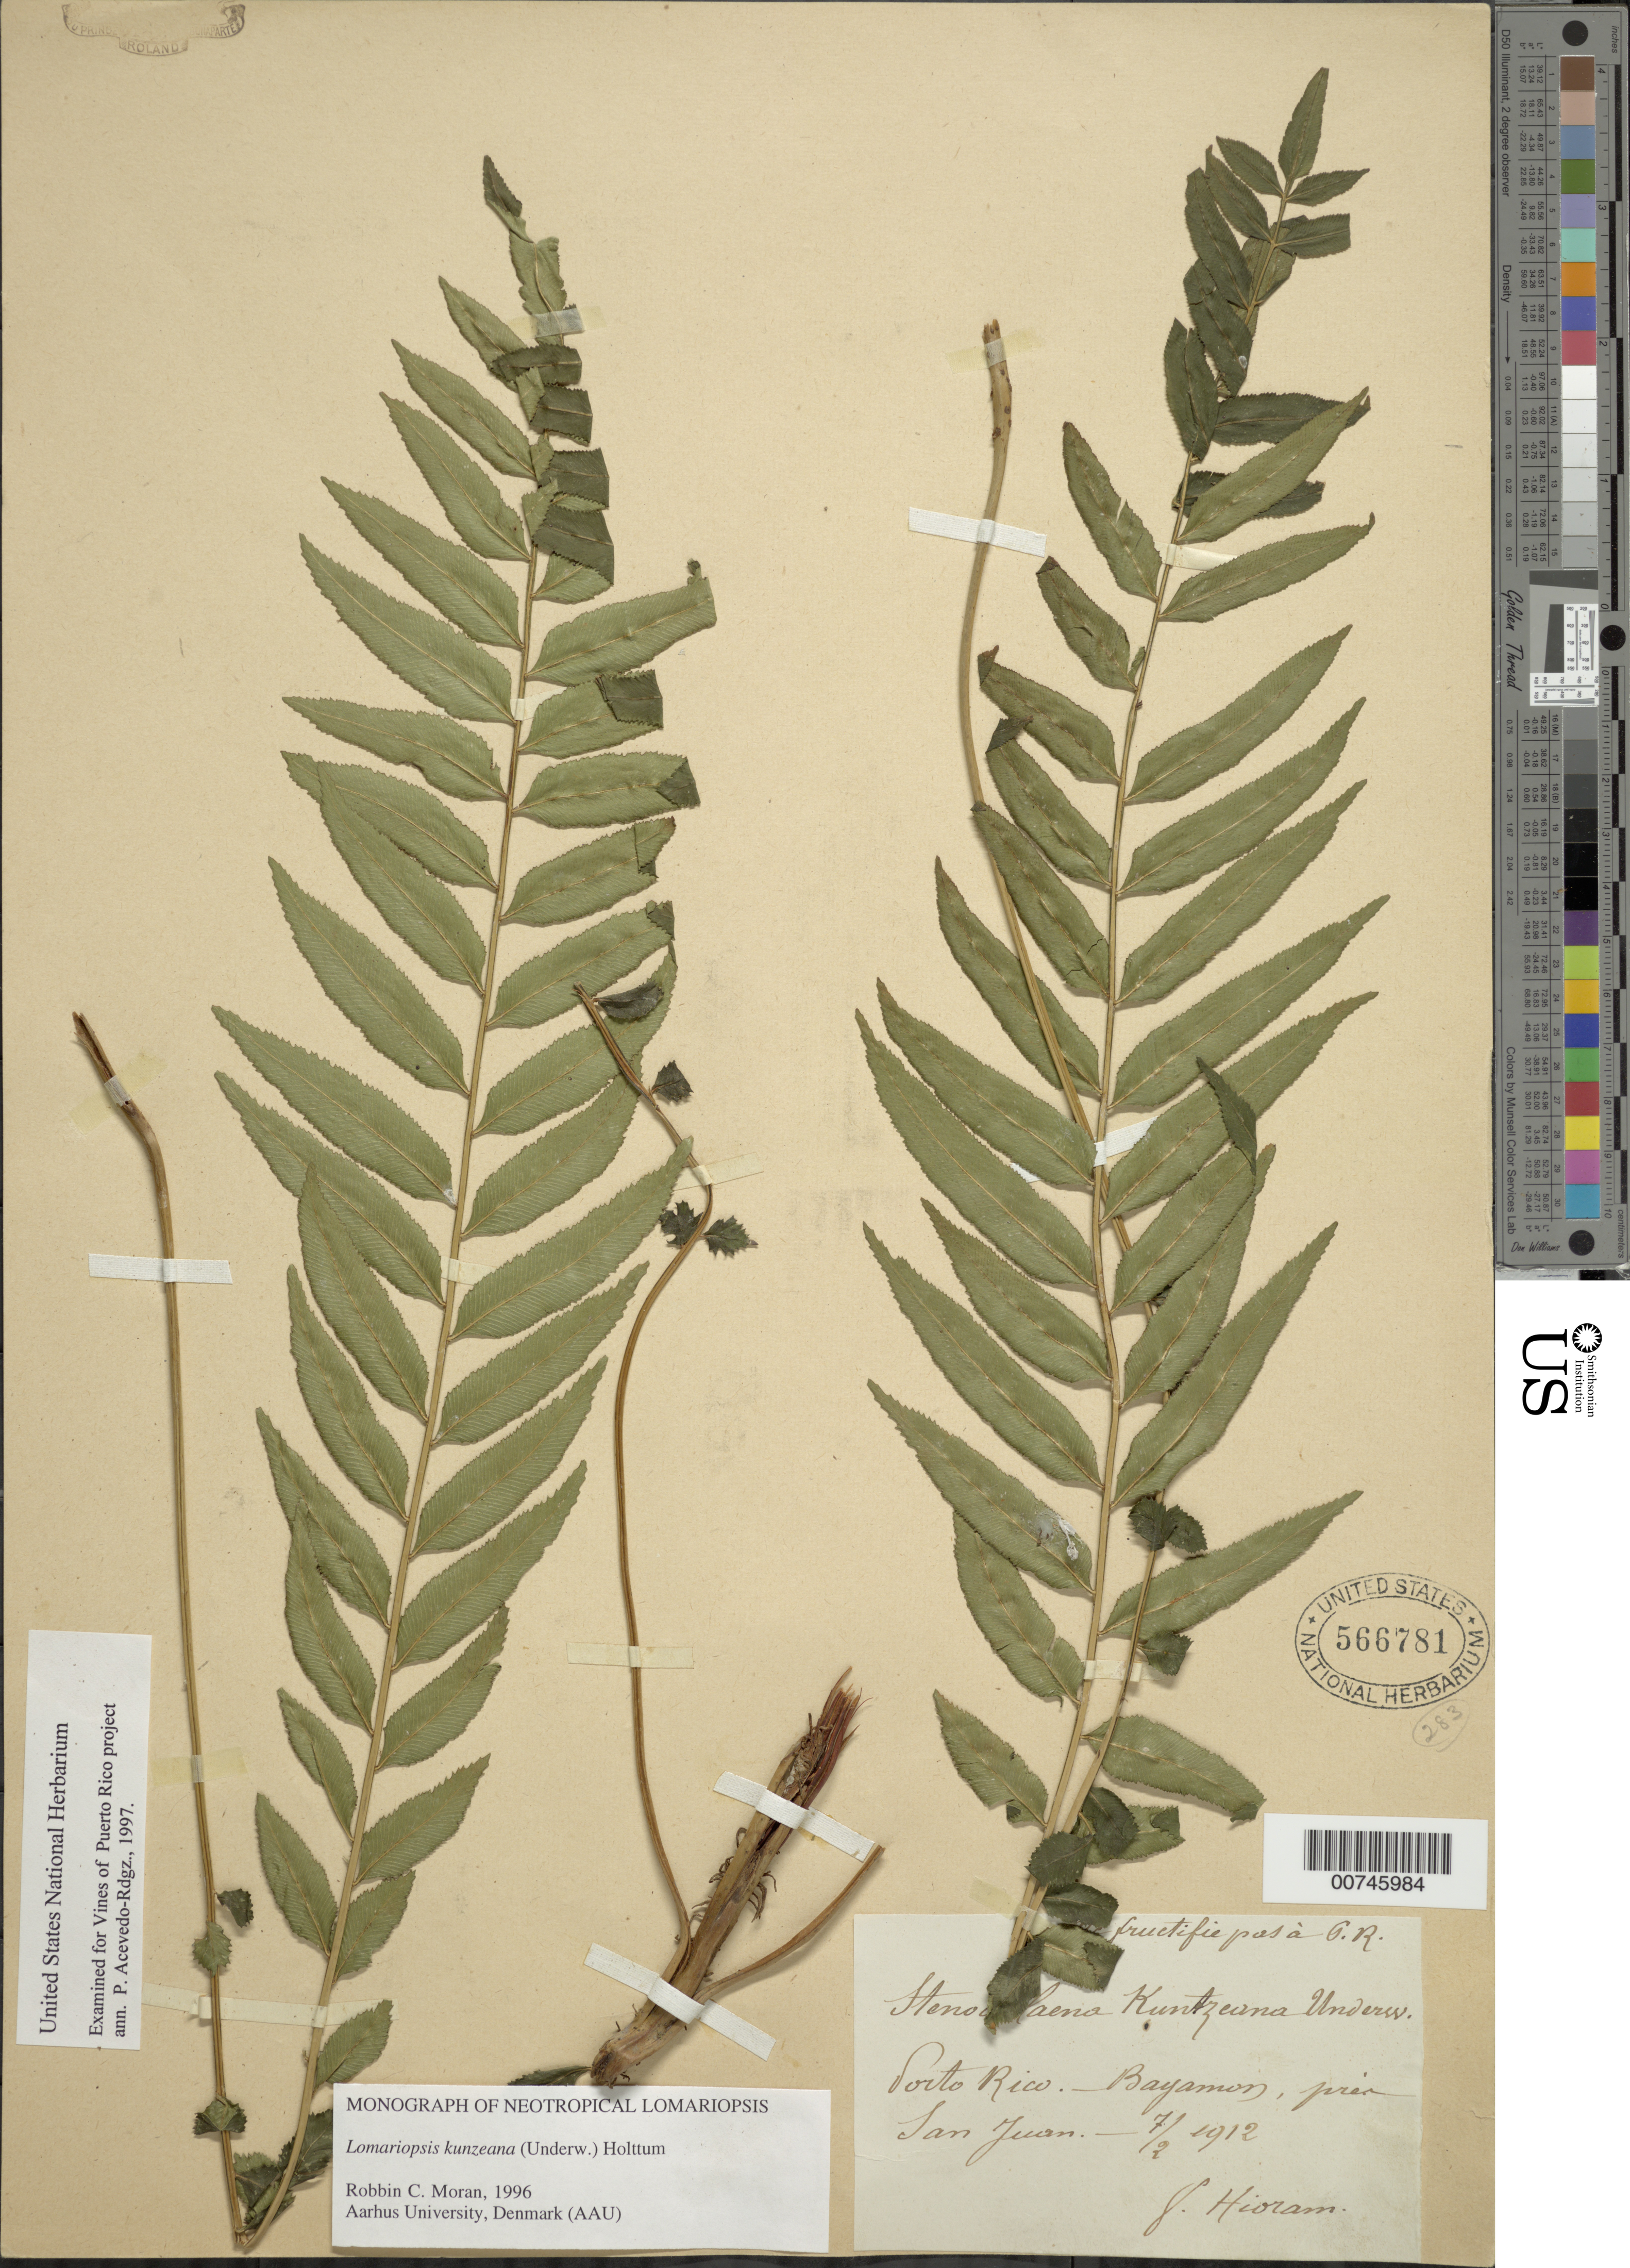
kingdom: Plantae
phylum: Tracheophyta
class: Polypodiopsida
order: Polypodiales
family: Lomariopsidaceae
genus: Lomariopsis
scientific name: Lomariopsis kunzeana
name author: (Underw.) Holttum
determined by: Moran, R. C.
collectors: Bro. Hioram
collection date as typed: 02 Jul 1912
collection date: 1912-07-02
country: Puerto Rico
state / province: Bayamón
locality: Bayamón, pris San Juan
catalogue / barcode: US 566781